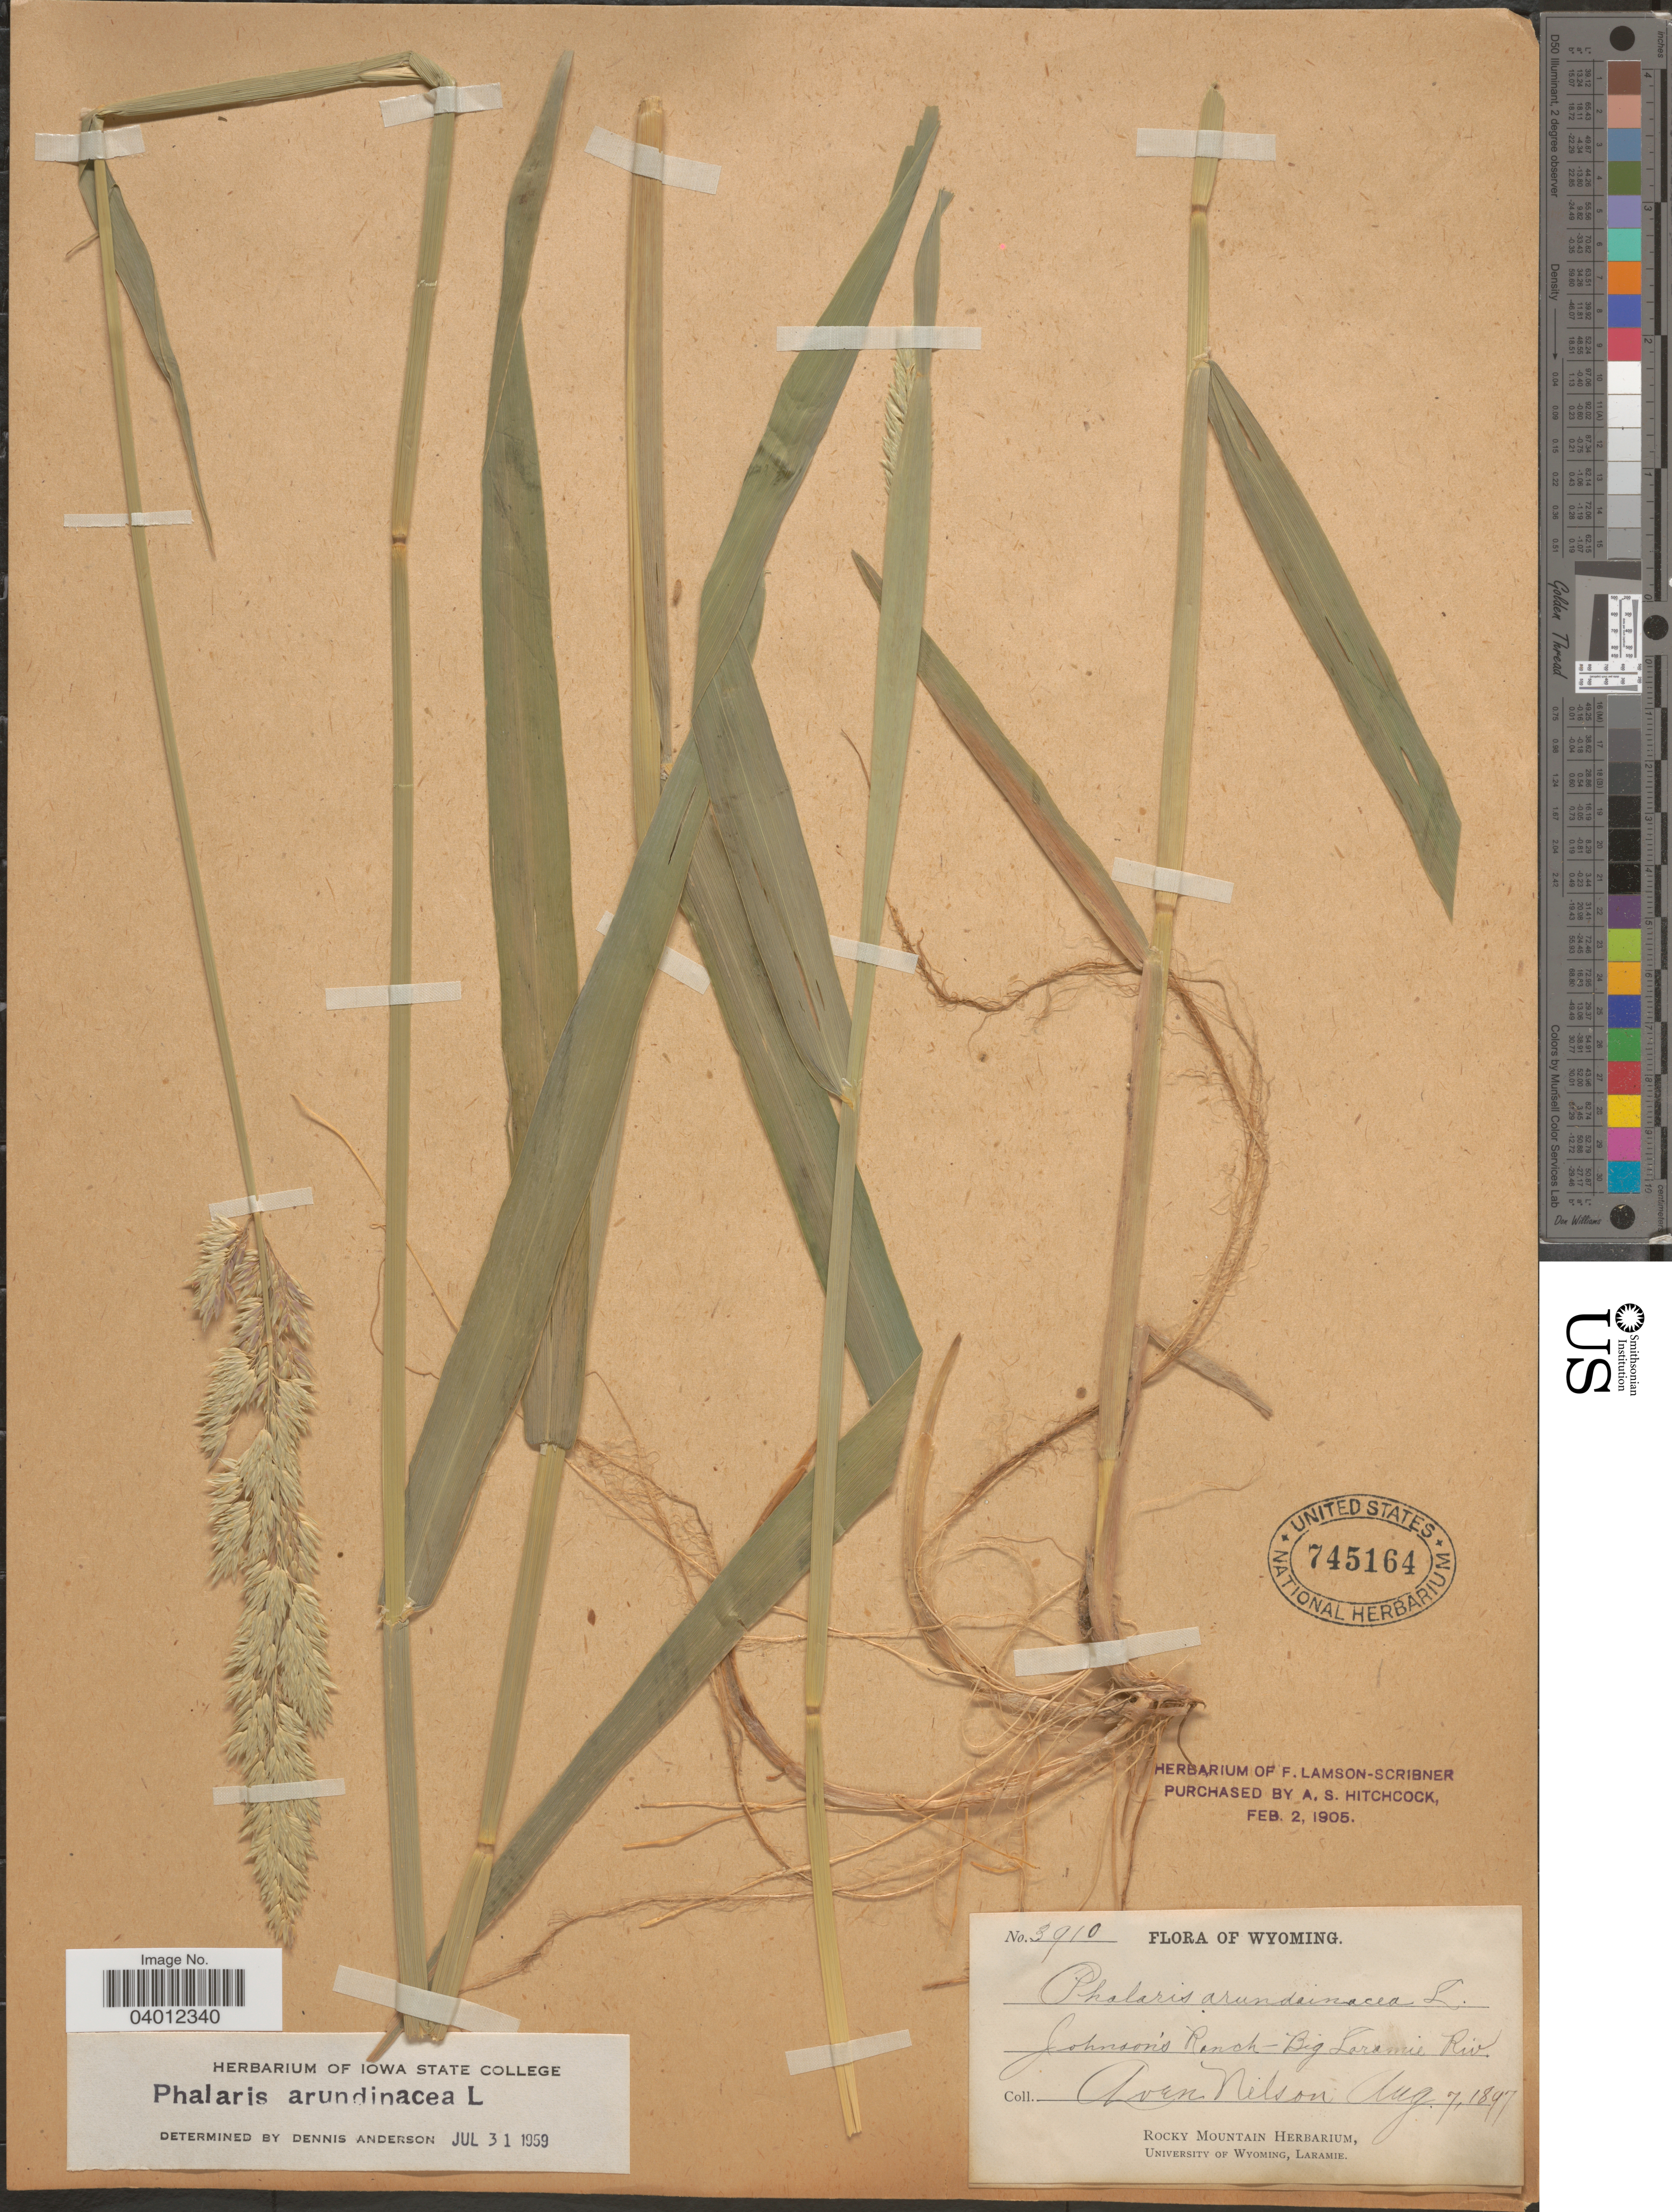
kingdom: Plantae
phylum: Tracheophyta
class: Liliopsida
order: Poales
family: Poaceae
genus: Phalaris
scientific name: Phalaris arundinacea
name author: L.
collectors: A. Nelson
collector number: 3910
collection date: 1897-08-07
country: United States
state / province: Wyoming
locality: Johnson's Ranch - Big Laramie Riv.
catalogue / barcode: US 745164